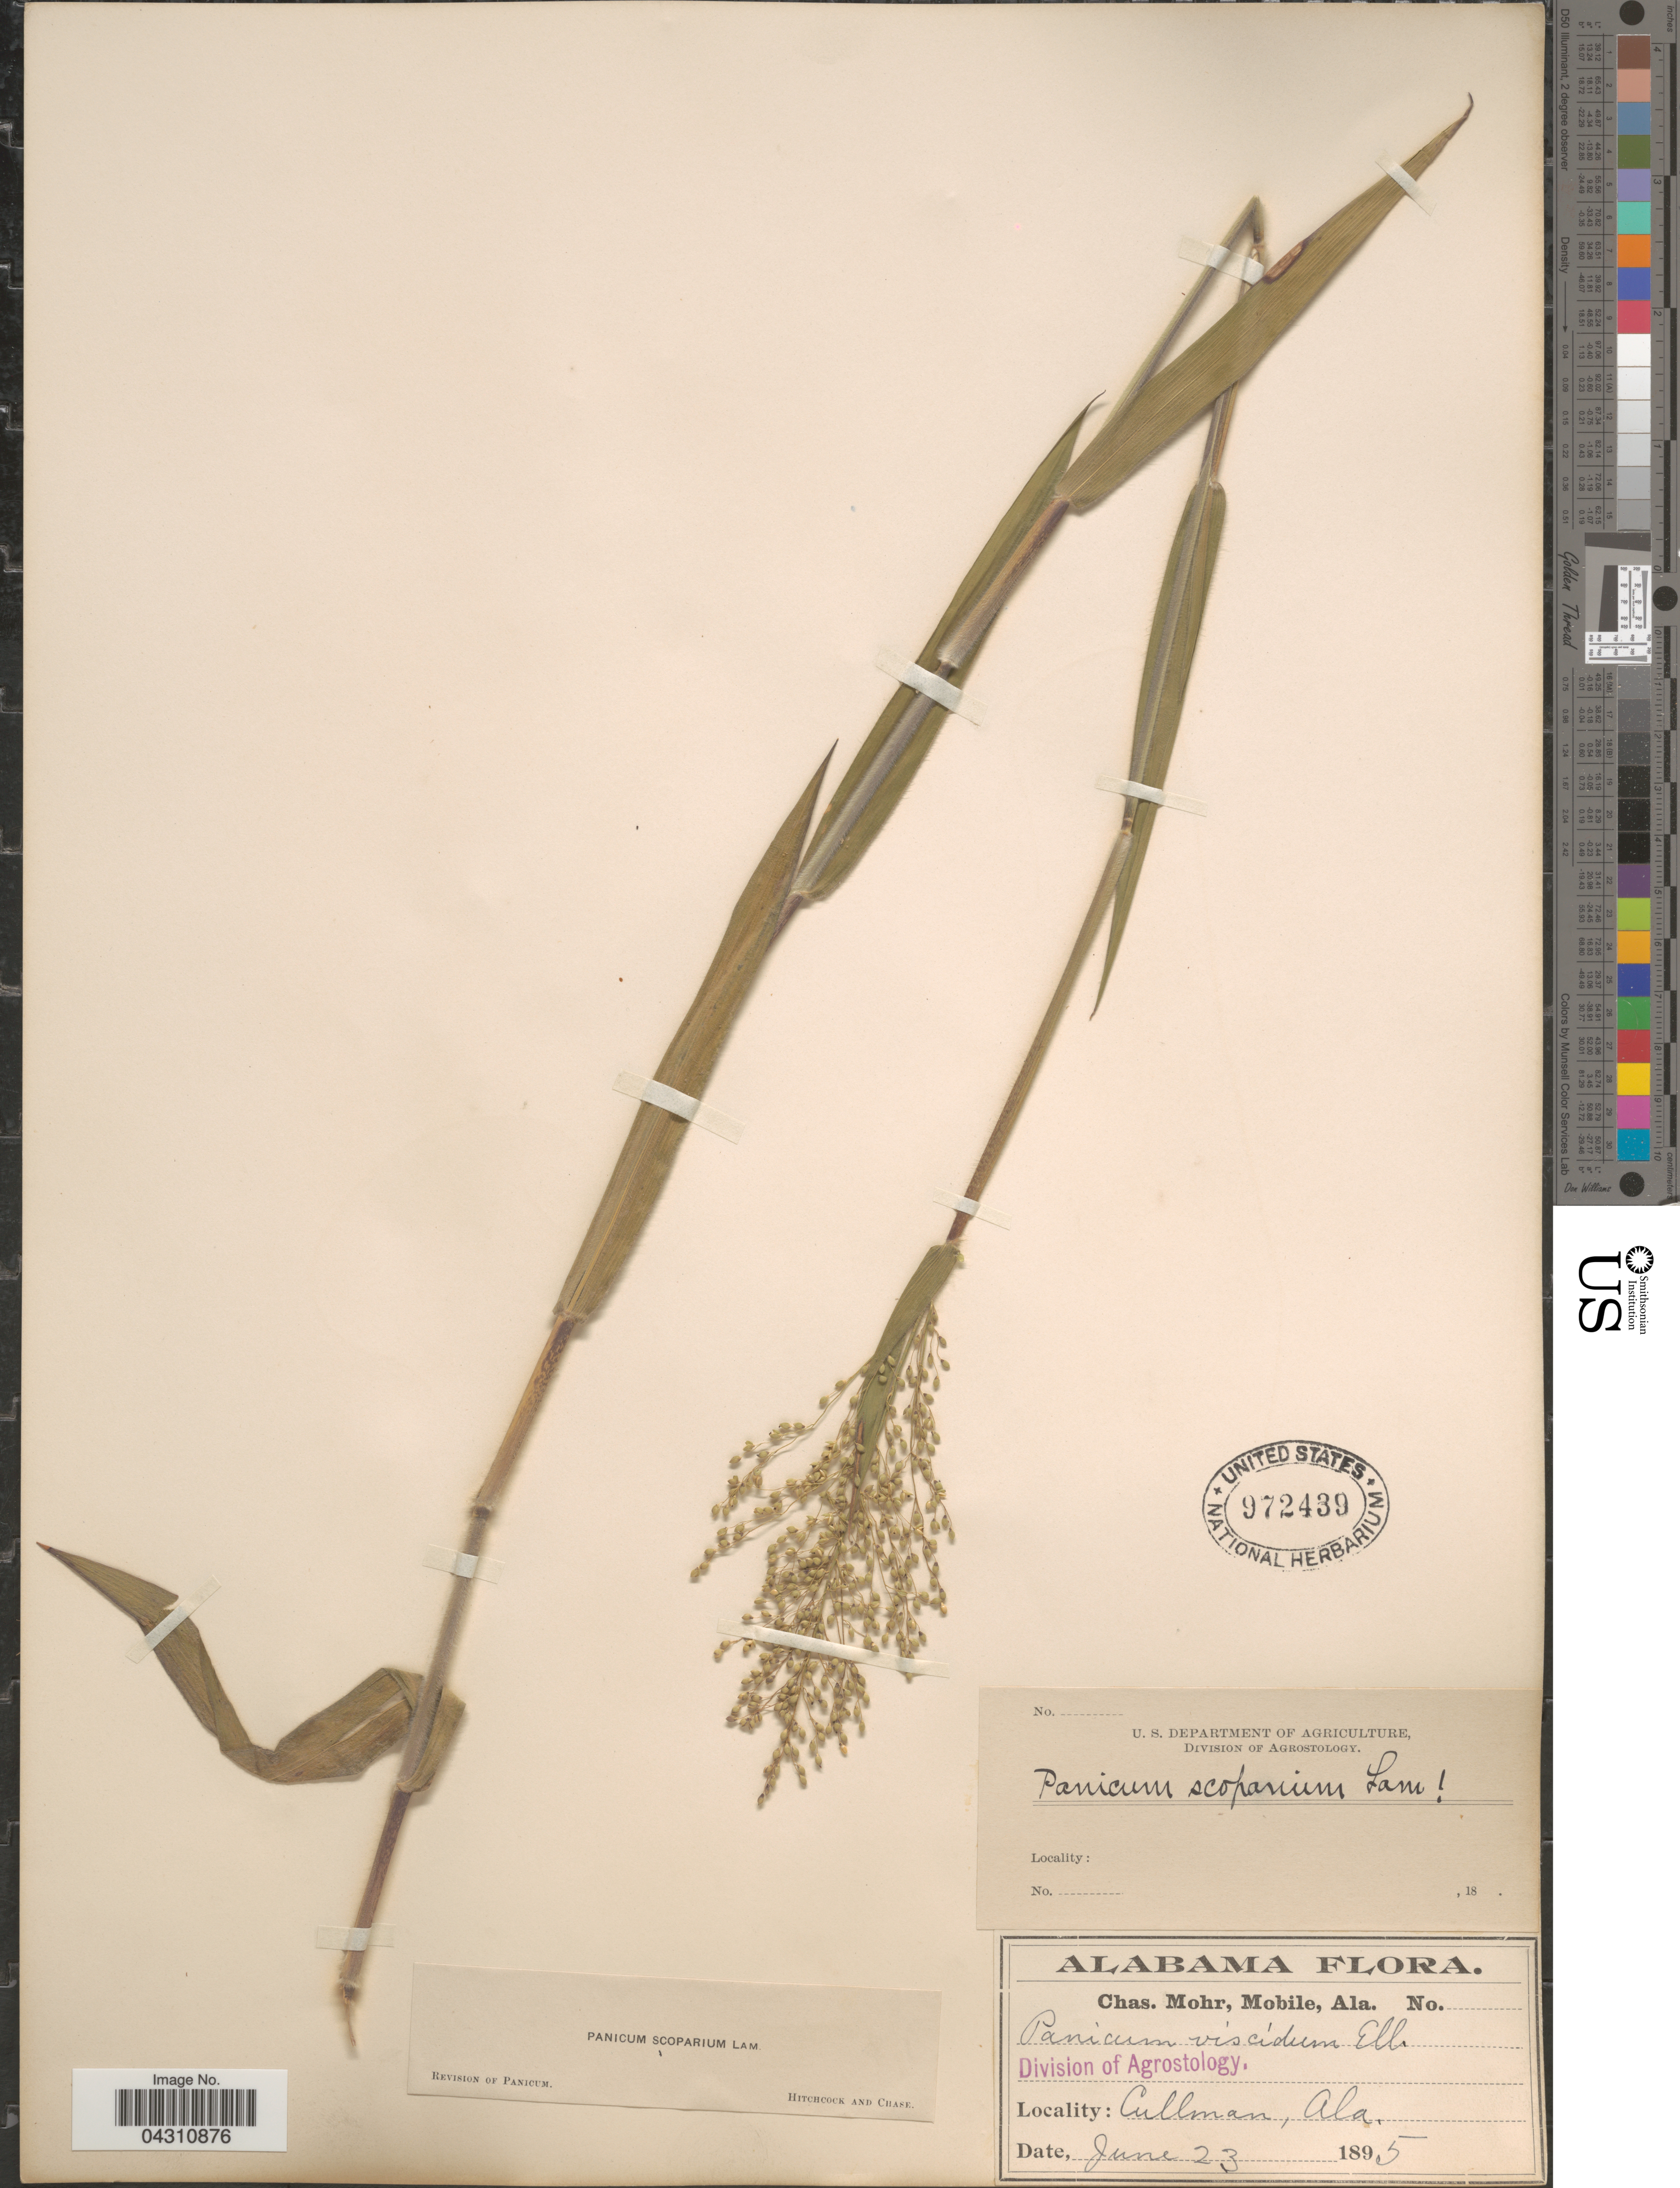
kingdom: Plantae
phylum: Tracheophyta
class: Liliopsida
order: Poales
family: Poaceae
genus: Dichanthelium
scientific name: Dichanthelium scoparium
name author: (Lam.) Gould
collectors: Mohr, C. T. (herbarium)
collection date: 1895-06-23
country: United States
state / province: Alabama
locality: Cullman.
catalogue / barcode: US 972439